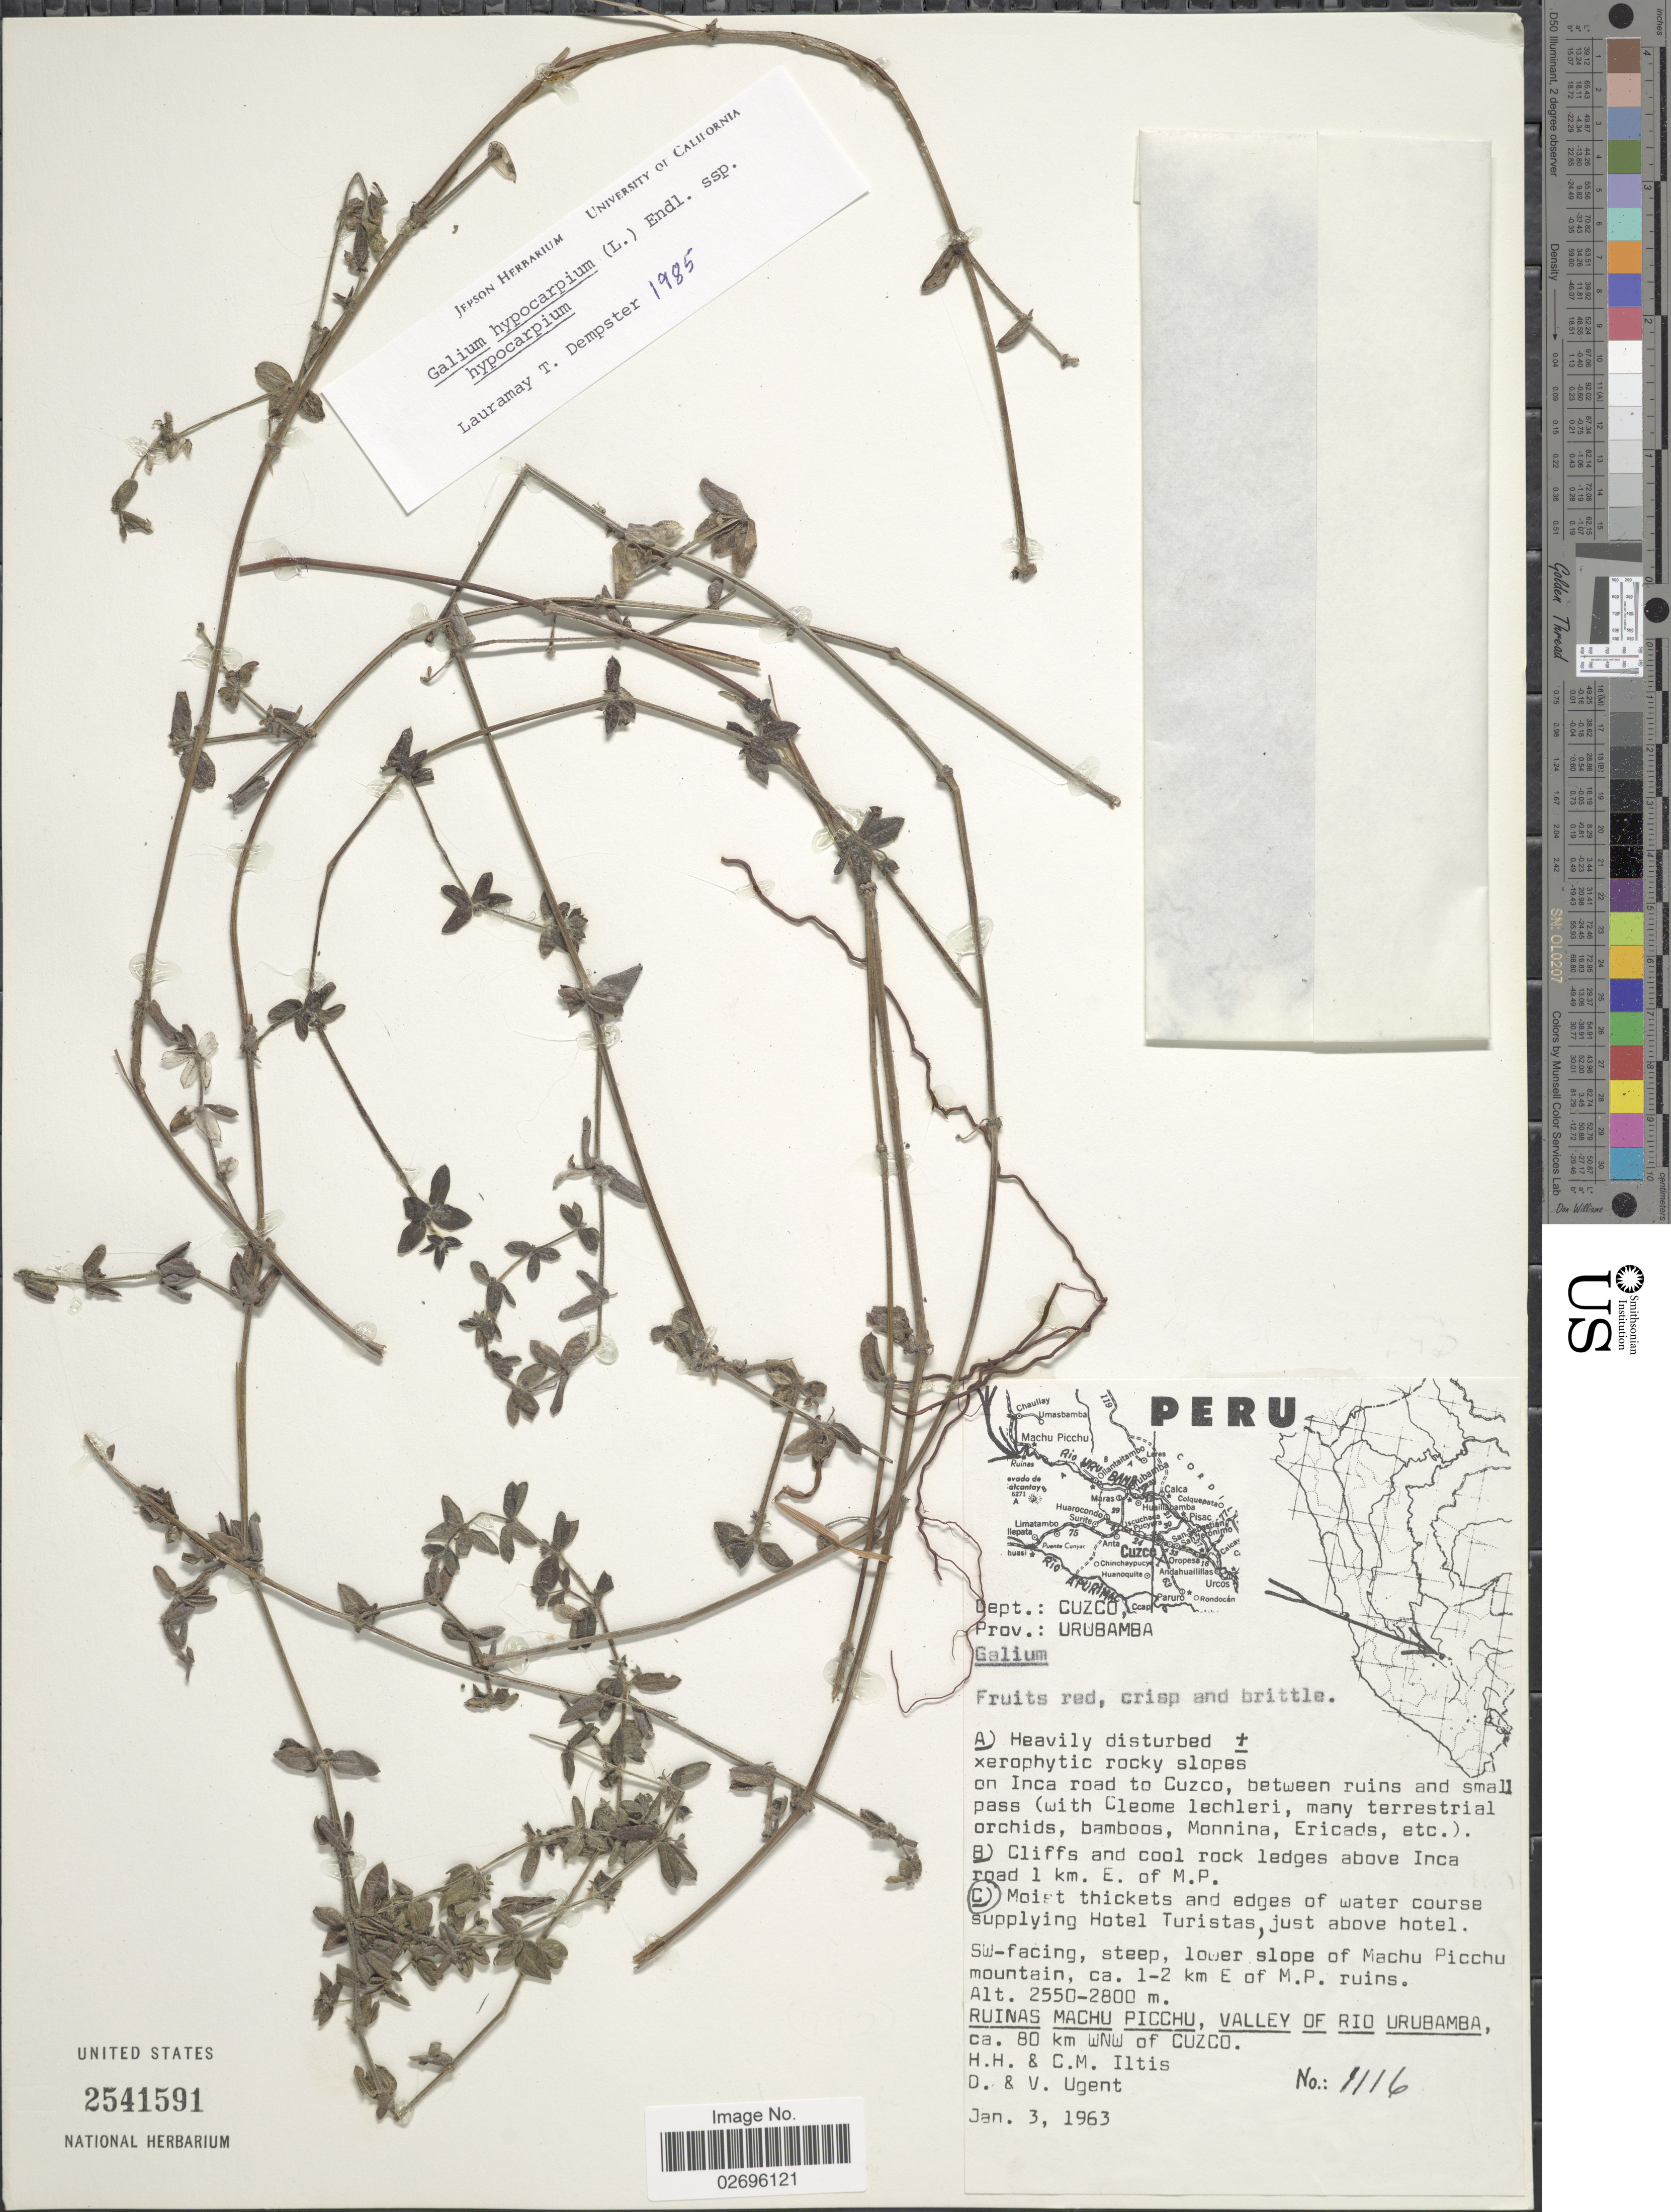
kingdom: Plantae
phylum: Tracheophyta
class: Magnoliopsida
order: Gentianales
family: Rubiaceae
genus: Galium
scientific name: Galium hypocarpium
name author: (L.) Endl. ex Griseb.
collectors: H. H. Iltis, C. M Iltis, D. Ugent & V. Ugent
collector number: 1116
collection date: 1963-01-03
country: Peru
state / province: Cusco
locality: Dept.: Cuzco. Prov.: Urubamba. Moist thickets and edges of water course supplying Hotel Turistas, just above hotel. SW-facing, ca. 1-2 km E of M.P. ruins. Ruinas Machu Picchu, Valley of Rio Urubamba, ca. 80 km WNW of Cuzco.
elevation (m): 2550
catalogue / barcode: US 2541591